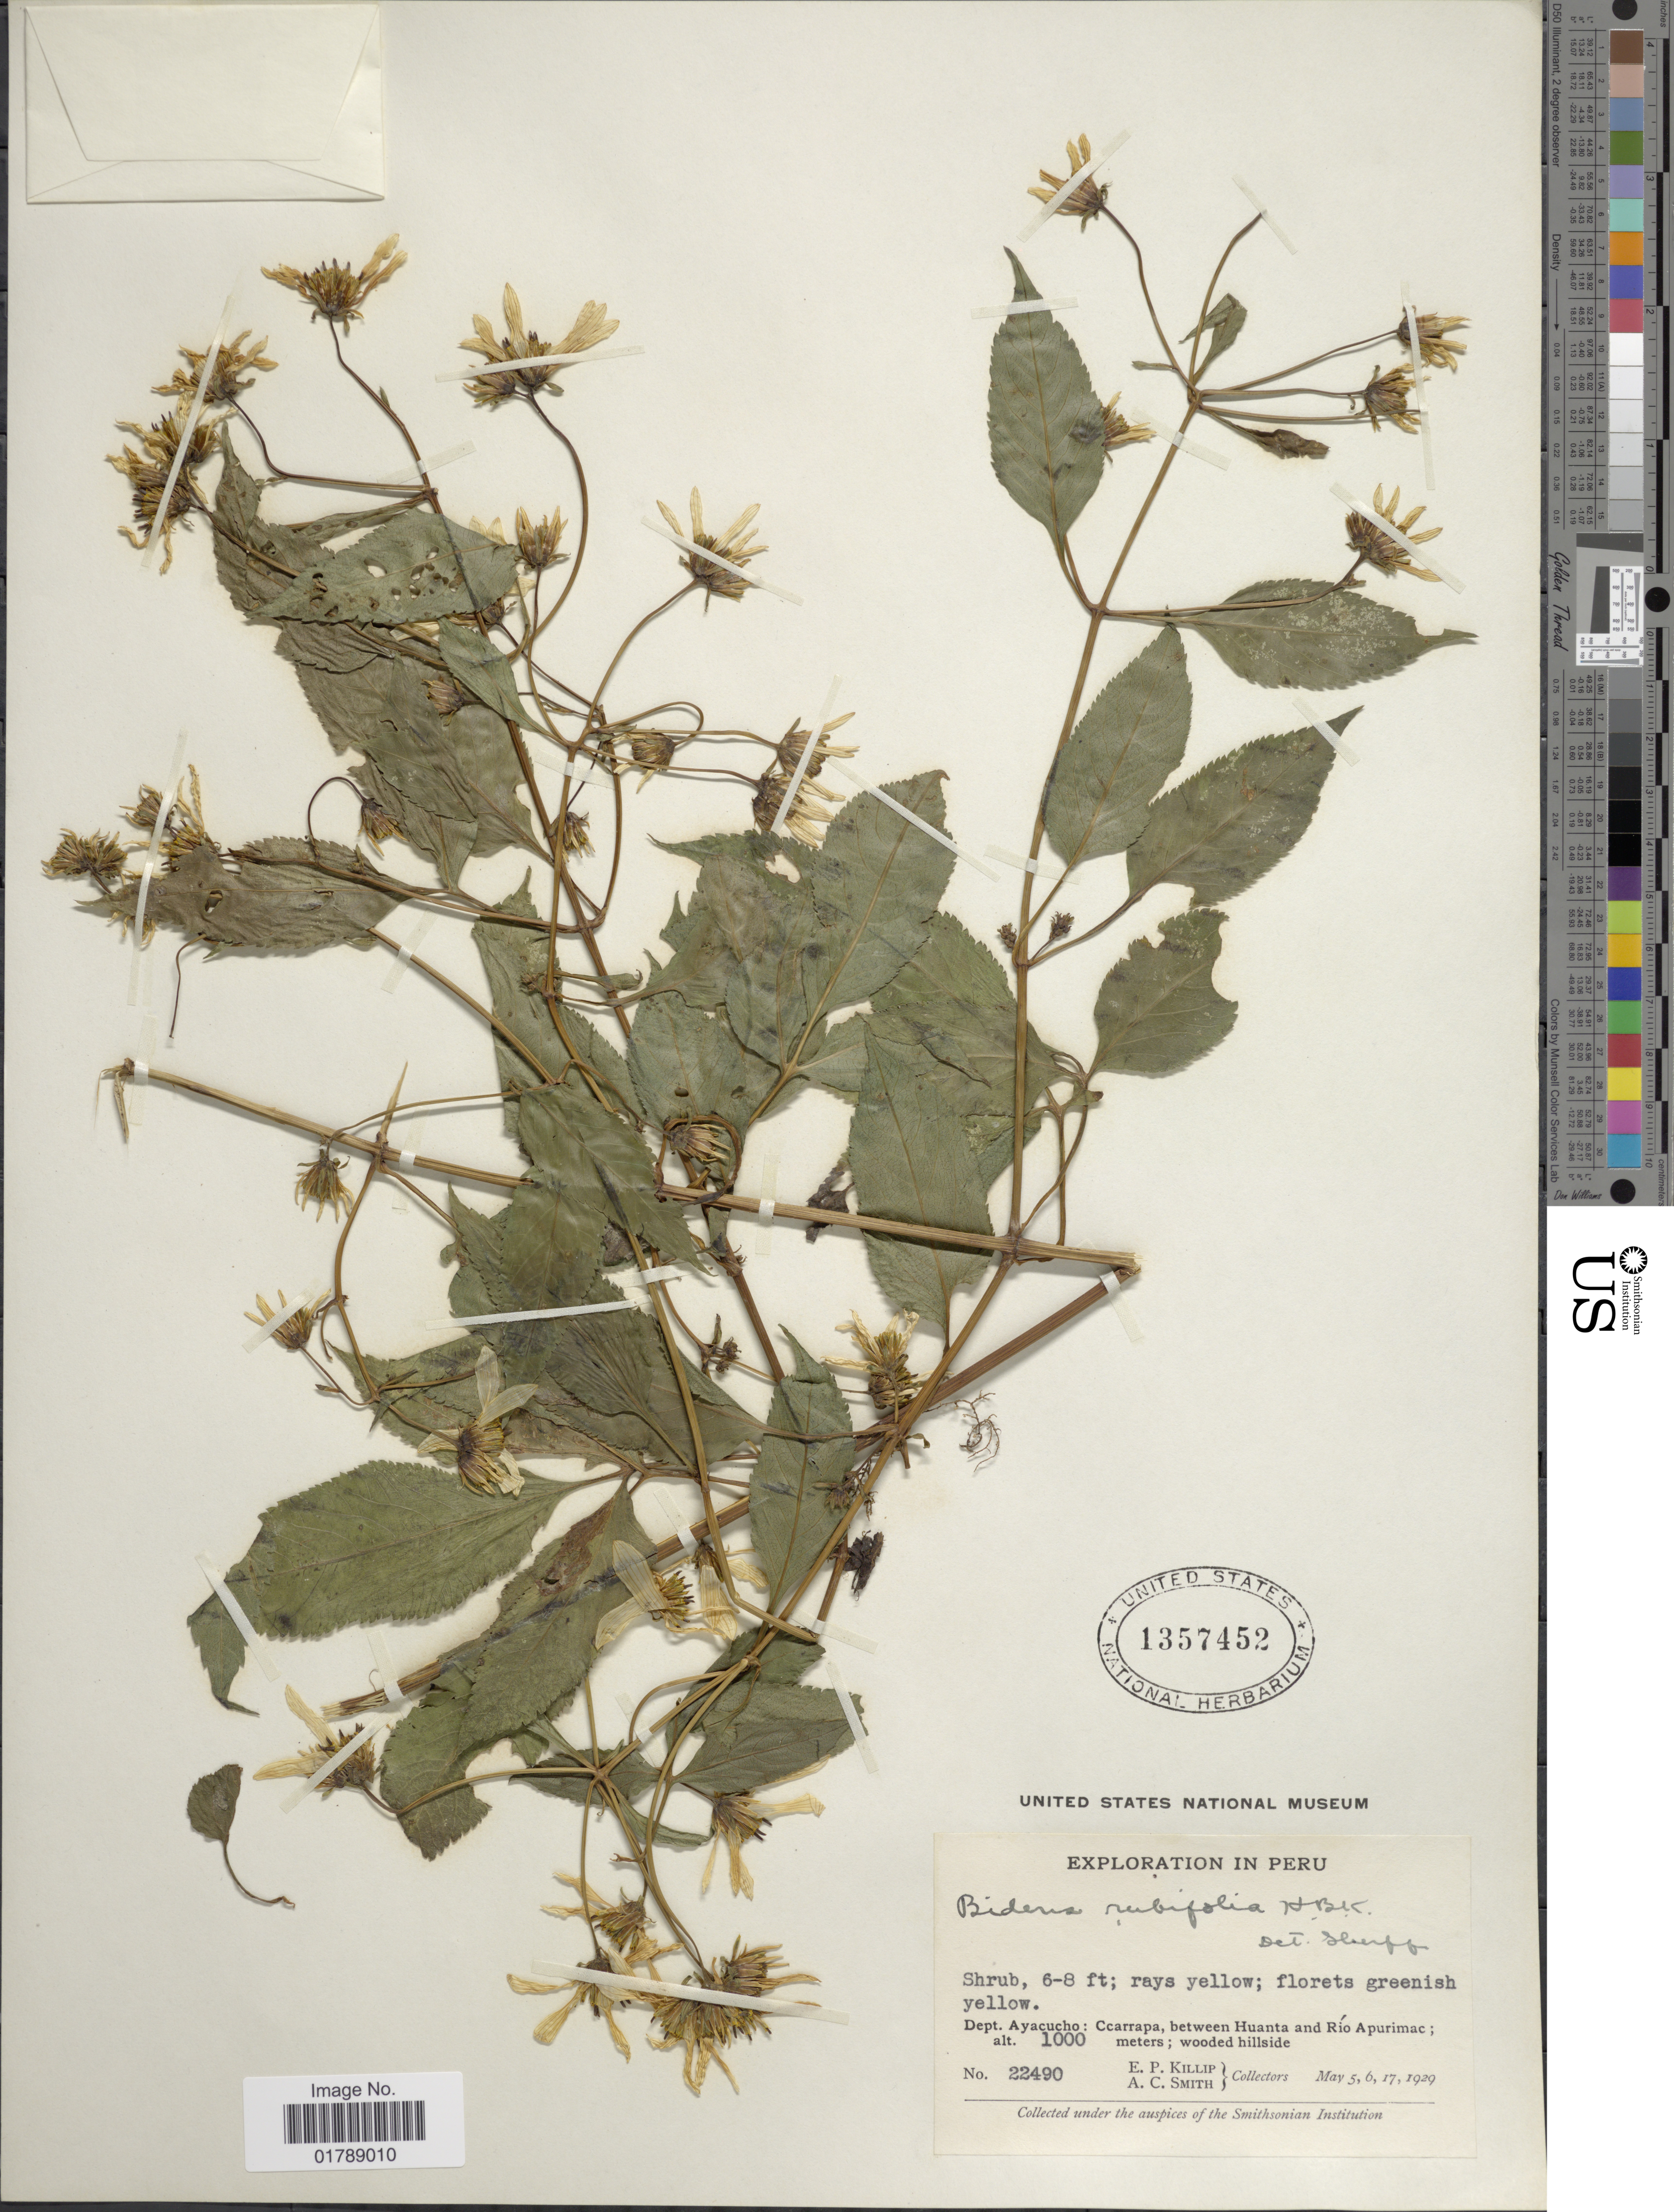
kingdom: Plantae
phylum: Tracheophyta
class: Magnoliopsida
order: Asterales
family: Asteraceae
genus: Bidens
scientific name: Bidens rubifolia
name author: Kunth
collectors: E. P. Killip & A. C. Smith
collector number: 22490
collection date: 1929-05-05/1929-05-17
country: Peru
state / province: Ayacucho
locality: Ccarrapa, between Huanta and Río Apurimac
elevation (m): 1000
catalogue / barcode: US 1357452